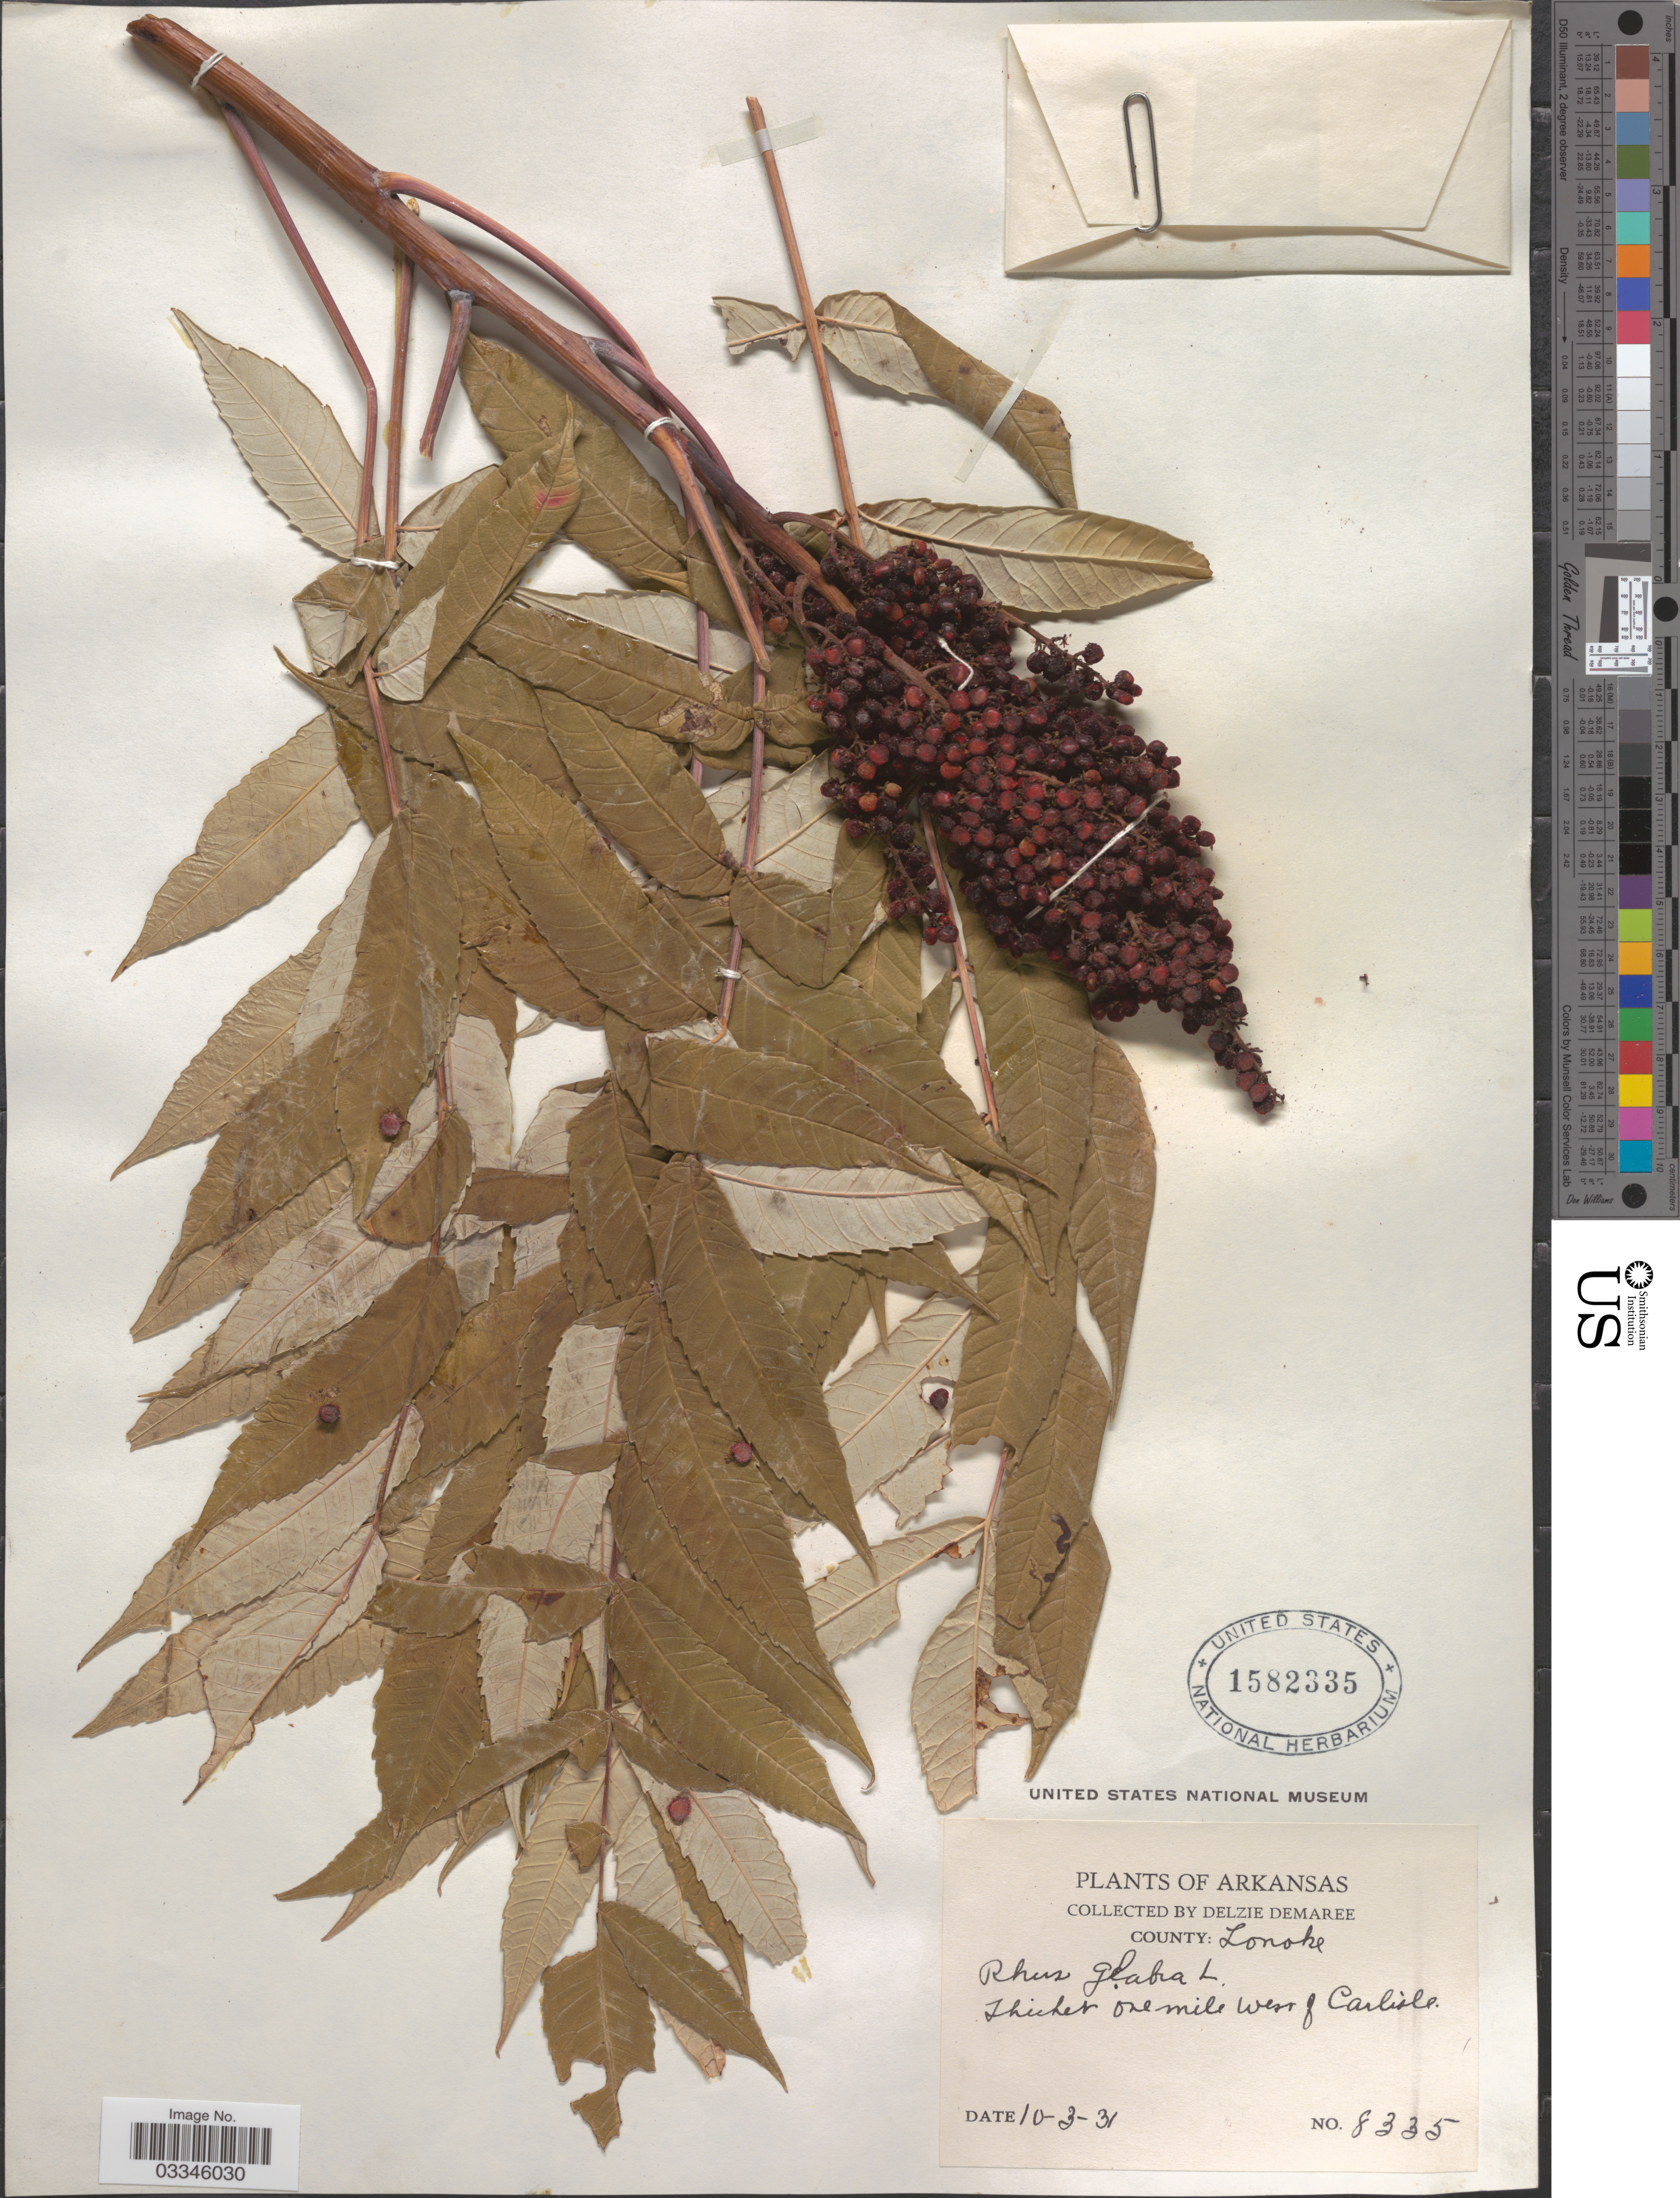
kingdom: Plantae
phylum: Tracheophyta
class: Magnoliopsida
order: Sapindales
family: Anacardiaceae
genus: Rhus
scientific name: Rhus glabra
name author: L.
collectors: D. Demaree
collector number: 8335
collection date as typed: Transcribed d/m/y: 3/10/31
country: United States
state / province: Arkansas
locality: County: Lonoke. One mile west of Carlisle.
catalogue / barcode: US 1582335